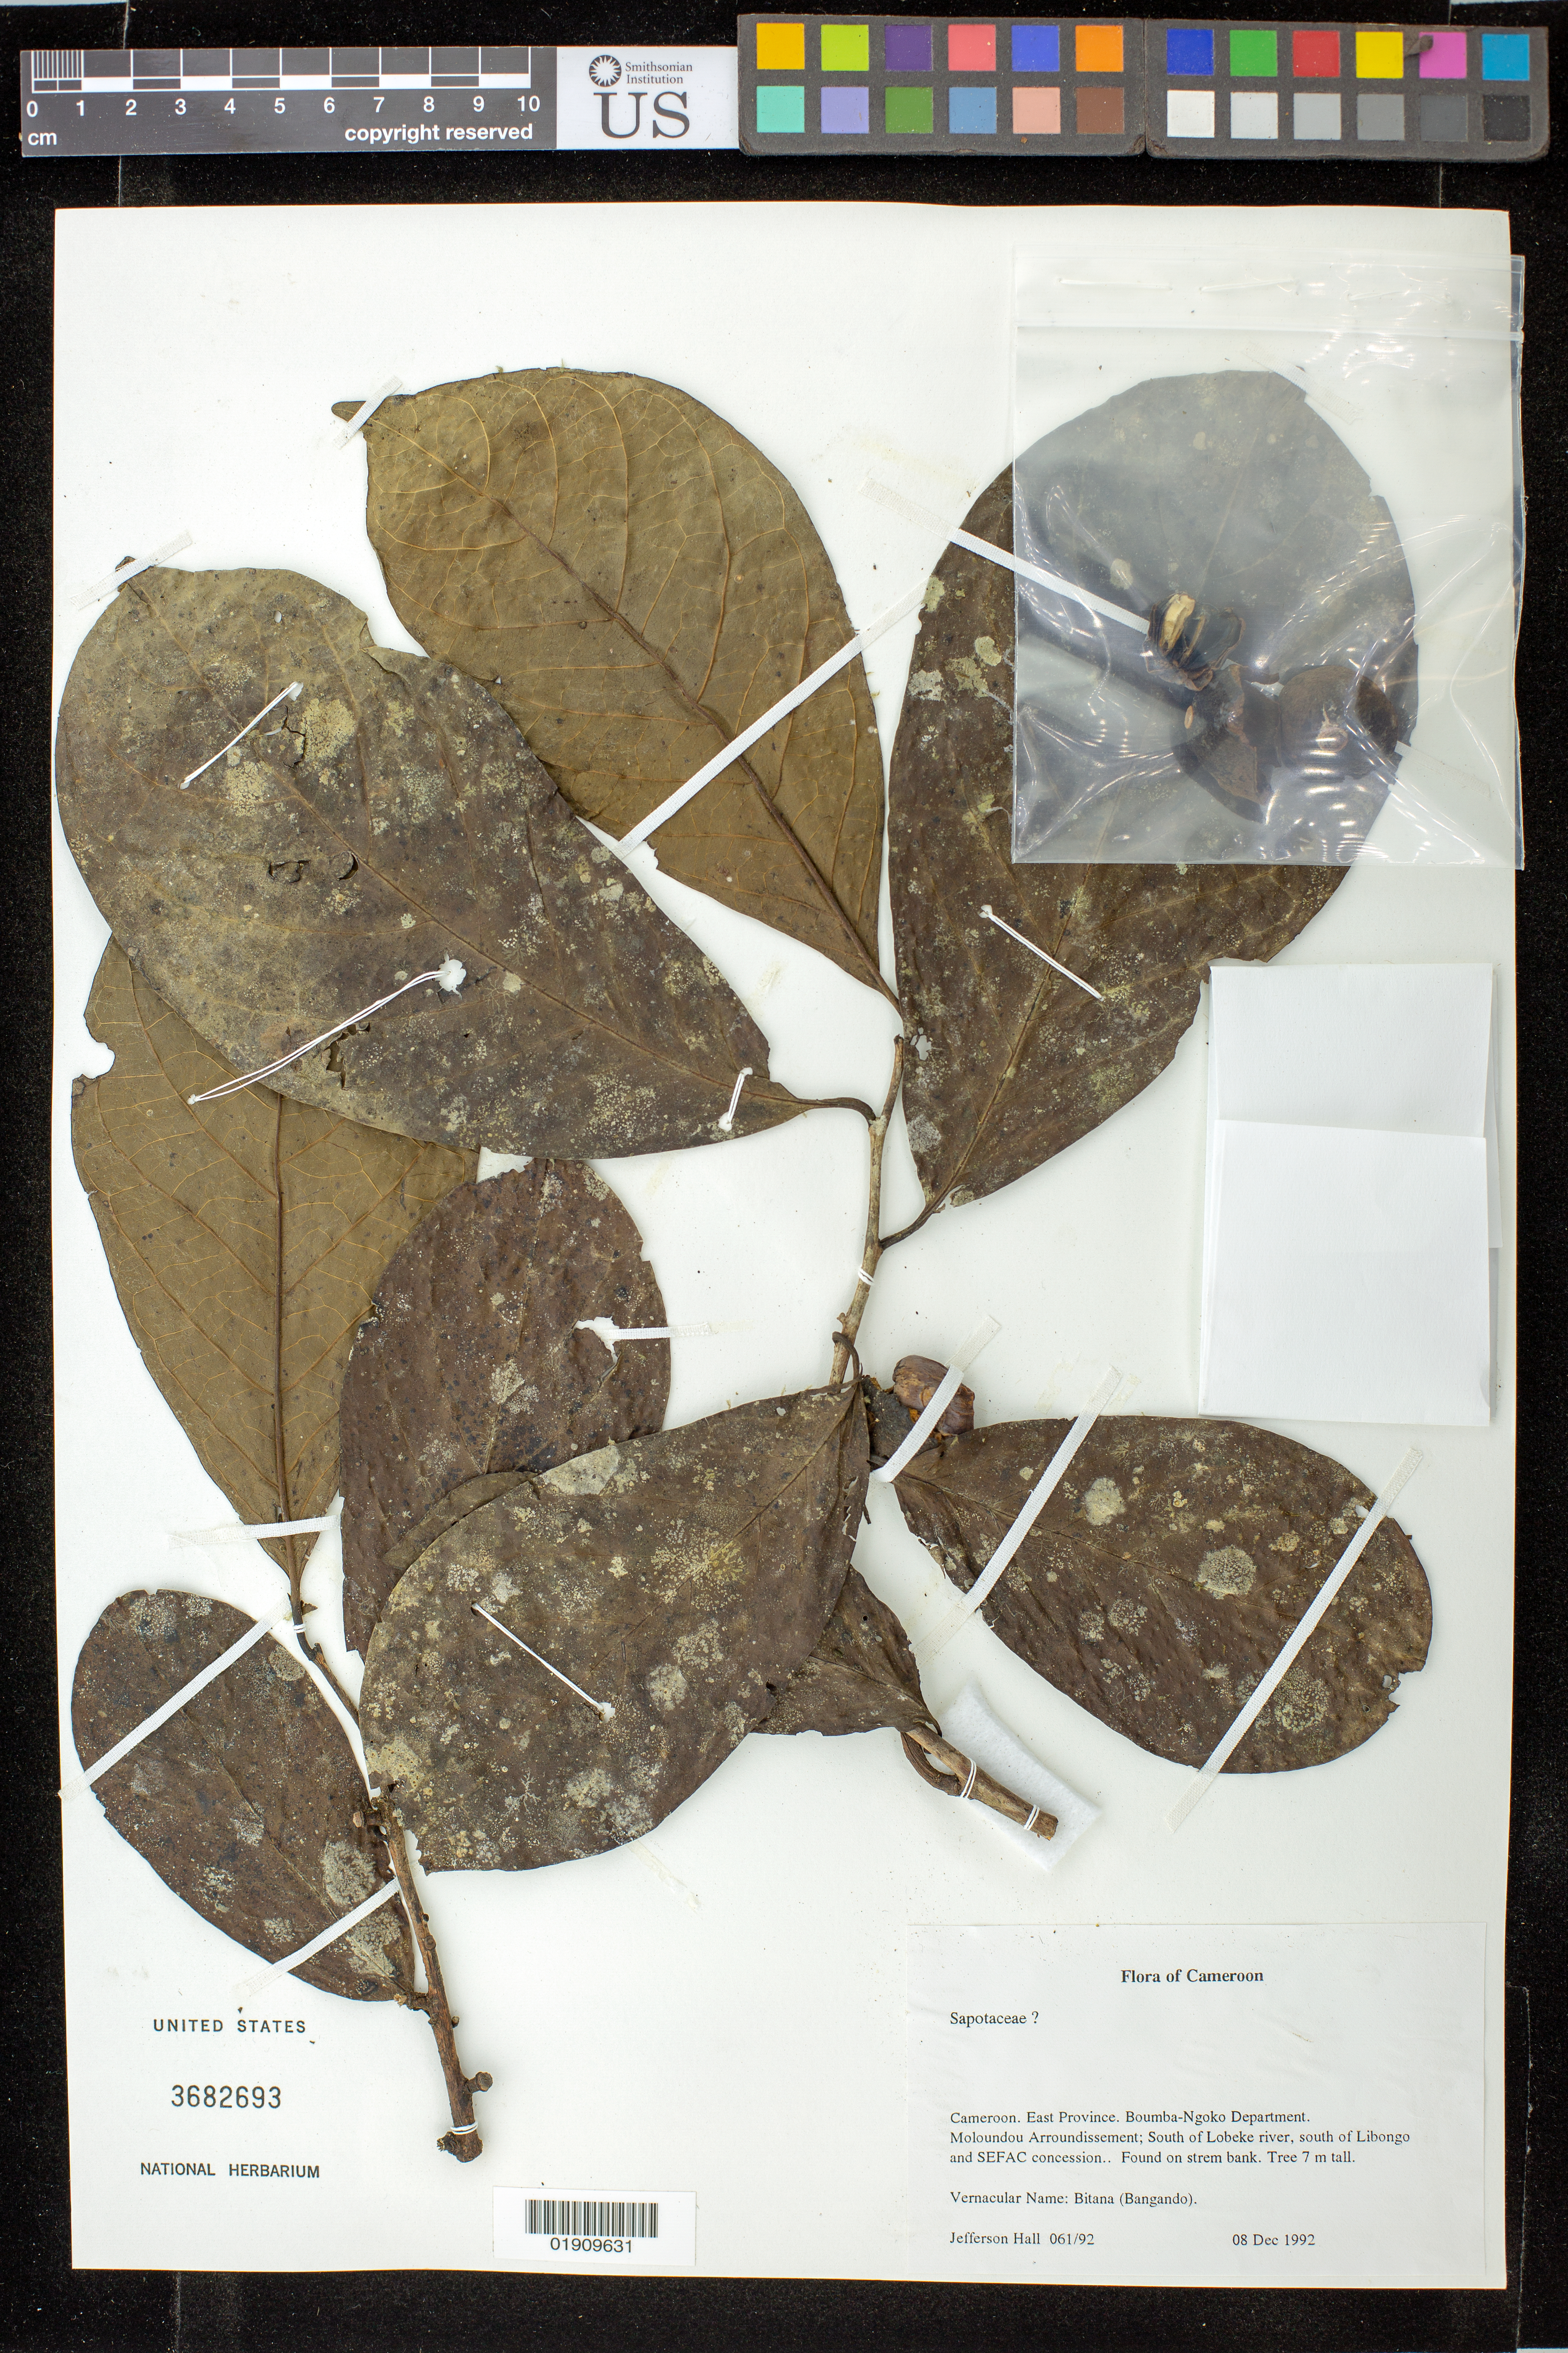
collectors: J. Hall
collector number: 061/92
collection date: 1992-12-08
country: Cameroon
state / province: Est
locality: Boumba-Ngoko Department. Boumba-Ngoko Department. Moloundou Arroundissement; South of Lobeke river, south of Libongo and SEFAC concession.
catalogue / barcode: US 3682693